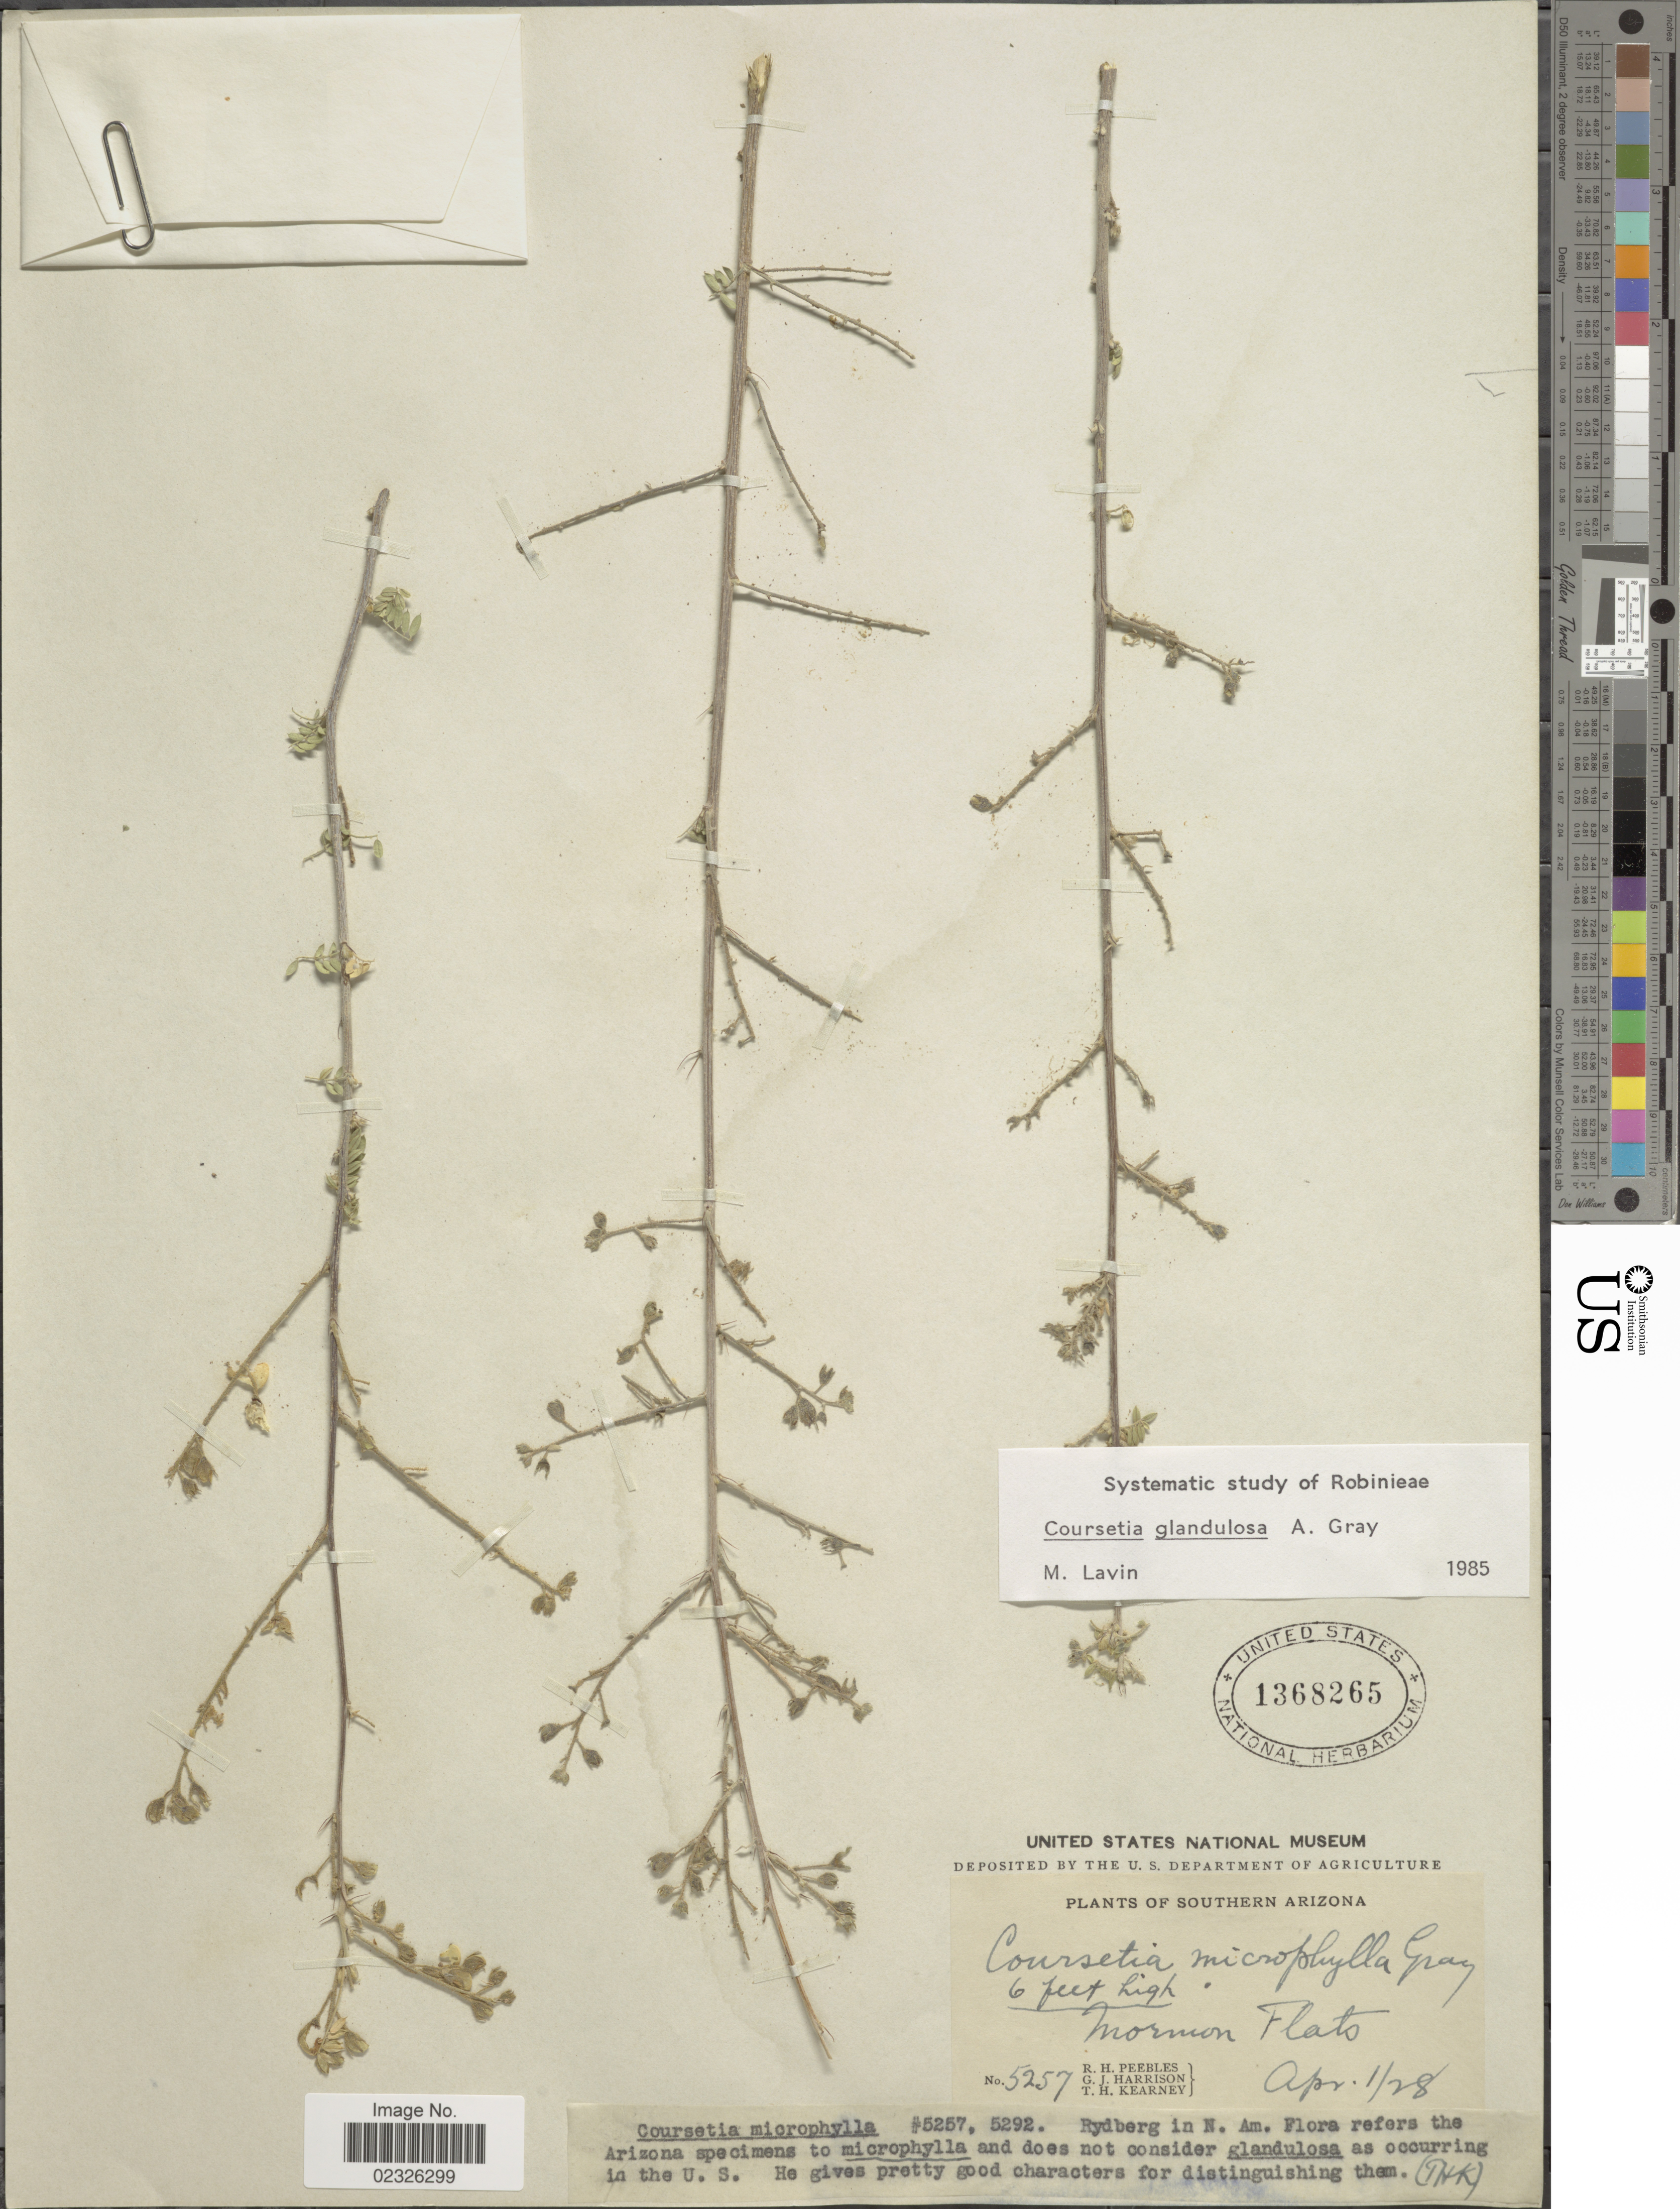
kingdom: Plantae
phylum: Tracheophyta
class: Magnoliopsida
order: Fabales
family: Fabaceae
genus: Coursetia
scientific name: Coursetia glandulosa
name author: A. Gray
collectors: R. H. Peebles, G. J. Harrison & T. H. Kearney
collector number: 5257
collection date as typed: Transcribed d/m/y: 1/4/28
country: United States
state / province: Arizona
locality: Southern Arizona. Mormon Flats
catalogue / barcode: US 1368265